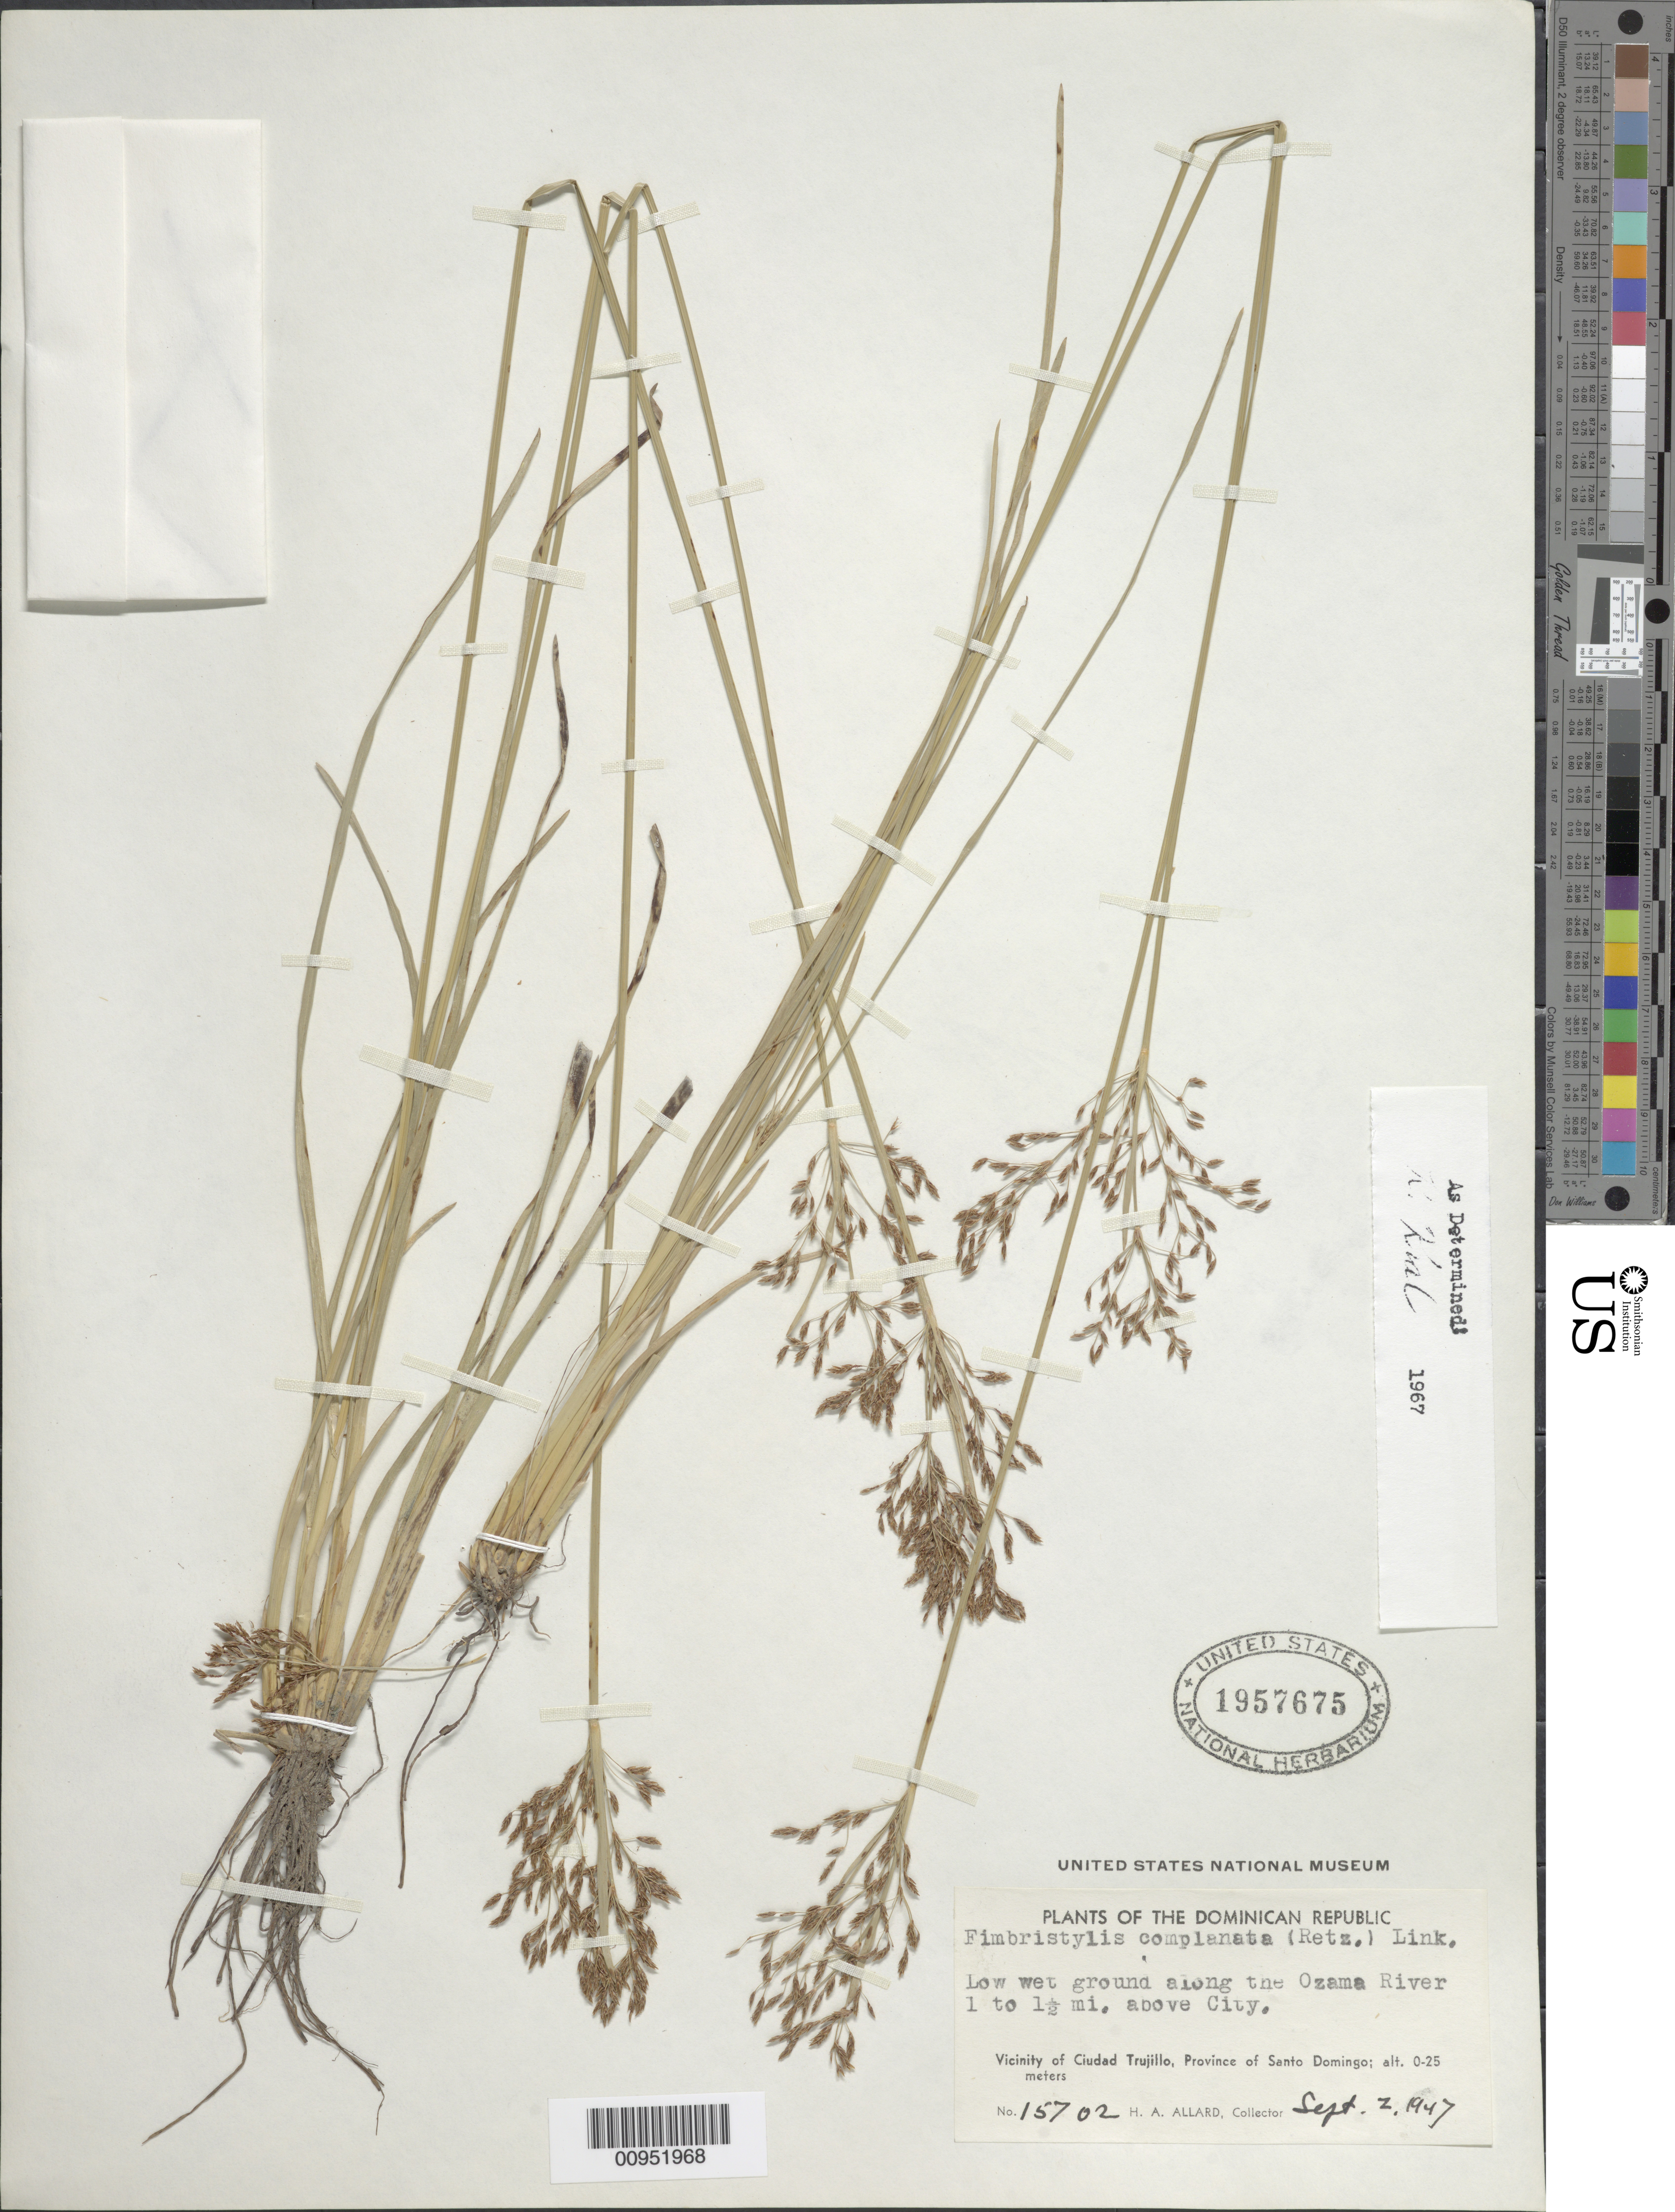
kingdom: Plantae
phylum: Tracheophyta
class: Liliopsida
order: Poales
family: Cyperaceae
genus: Fimbristylis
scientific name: Fimbristylis complanata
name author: (Retz.) Link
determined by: Kral, Robert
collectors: H. A. Allard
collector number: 15702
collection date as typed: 02 Sep 1947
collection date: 1947-09-02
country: Dominican Republic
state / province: Santo Domingo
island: Hispaniola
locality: Vicinity of Ciudad Trujillo, along Ozama River 1 to 1 1/2 miles above City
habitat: Low wet ground along river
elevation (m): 0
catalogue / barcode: US 1957675